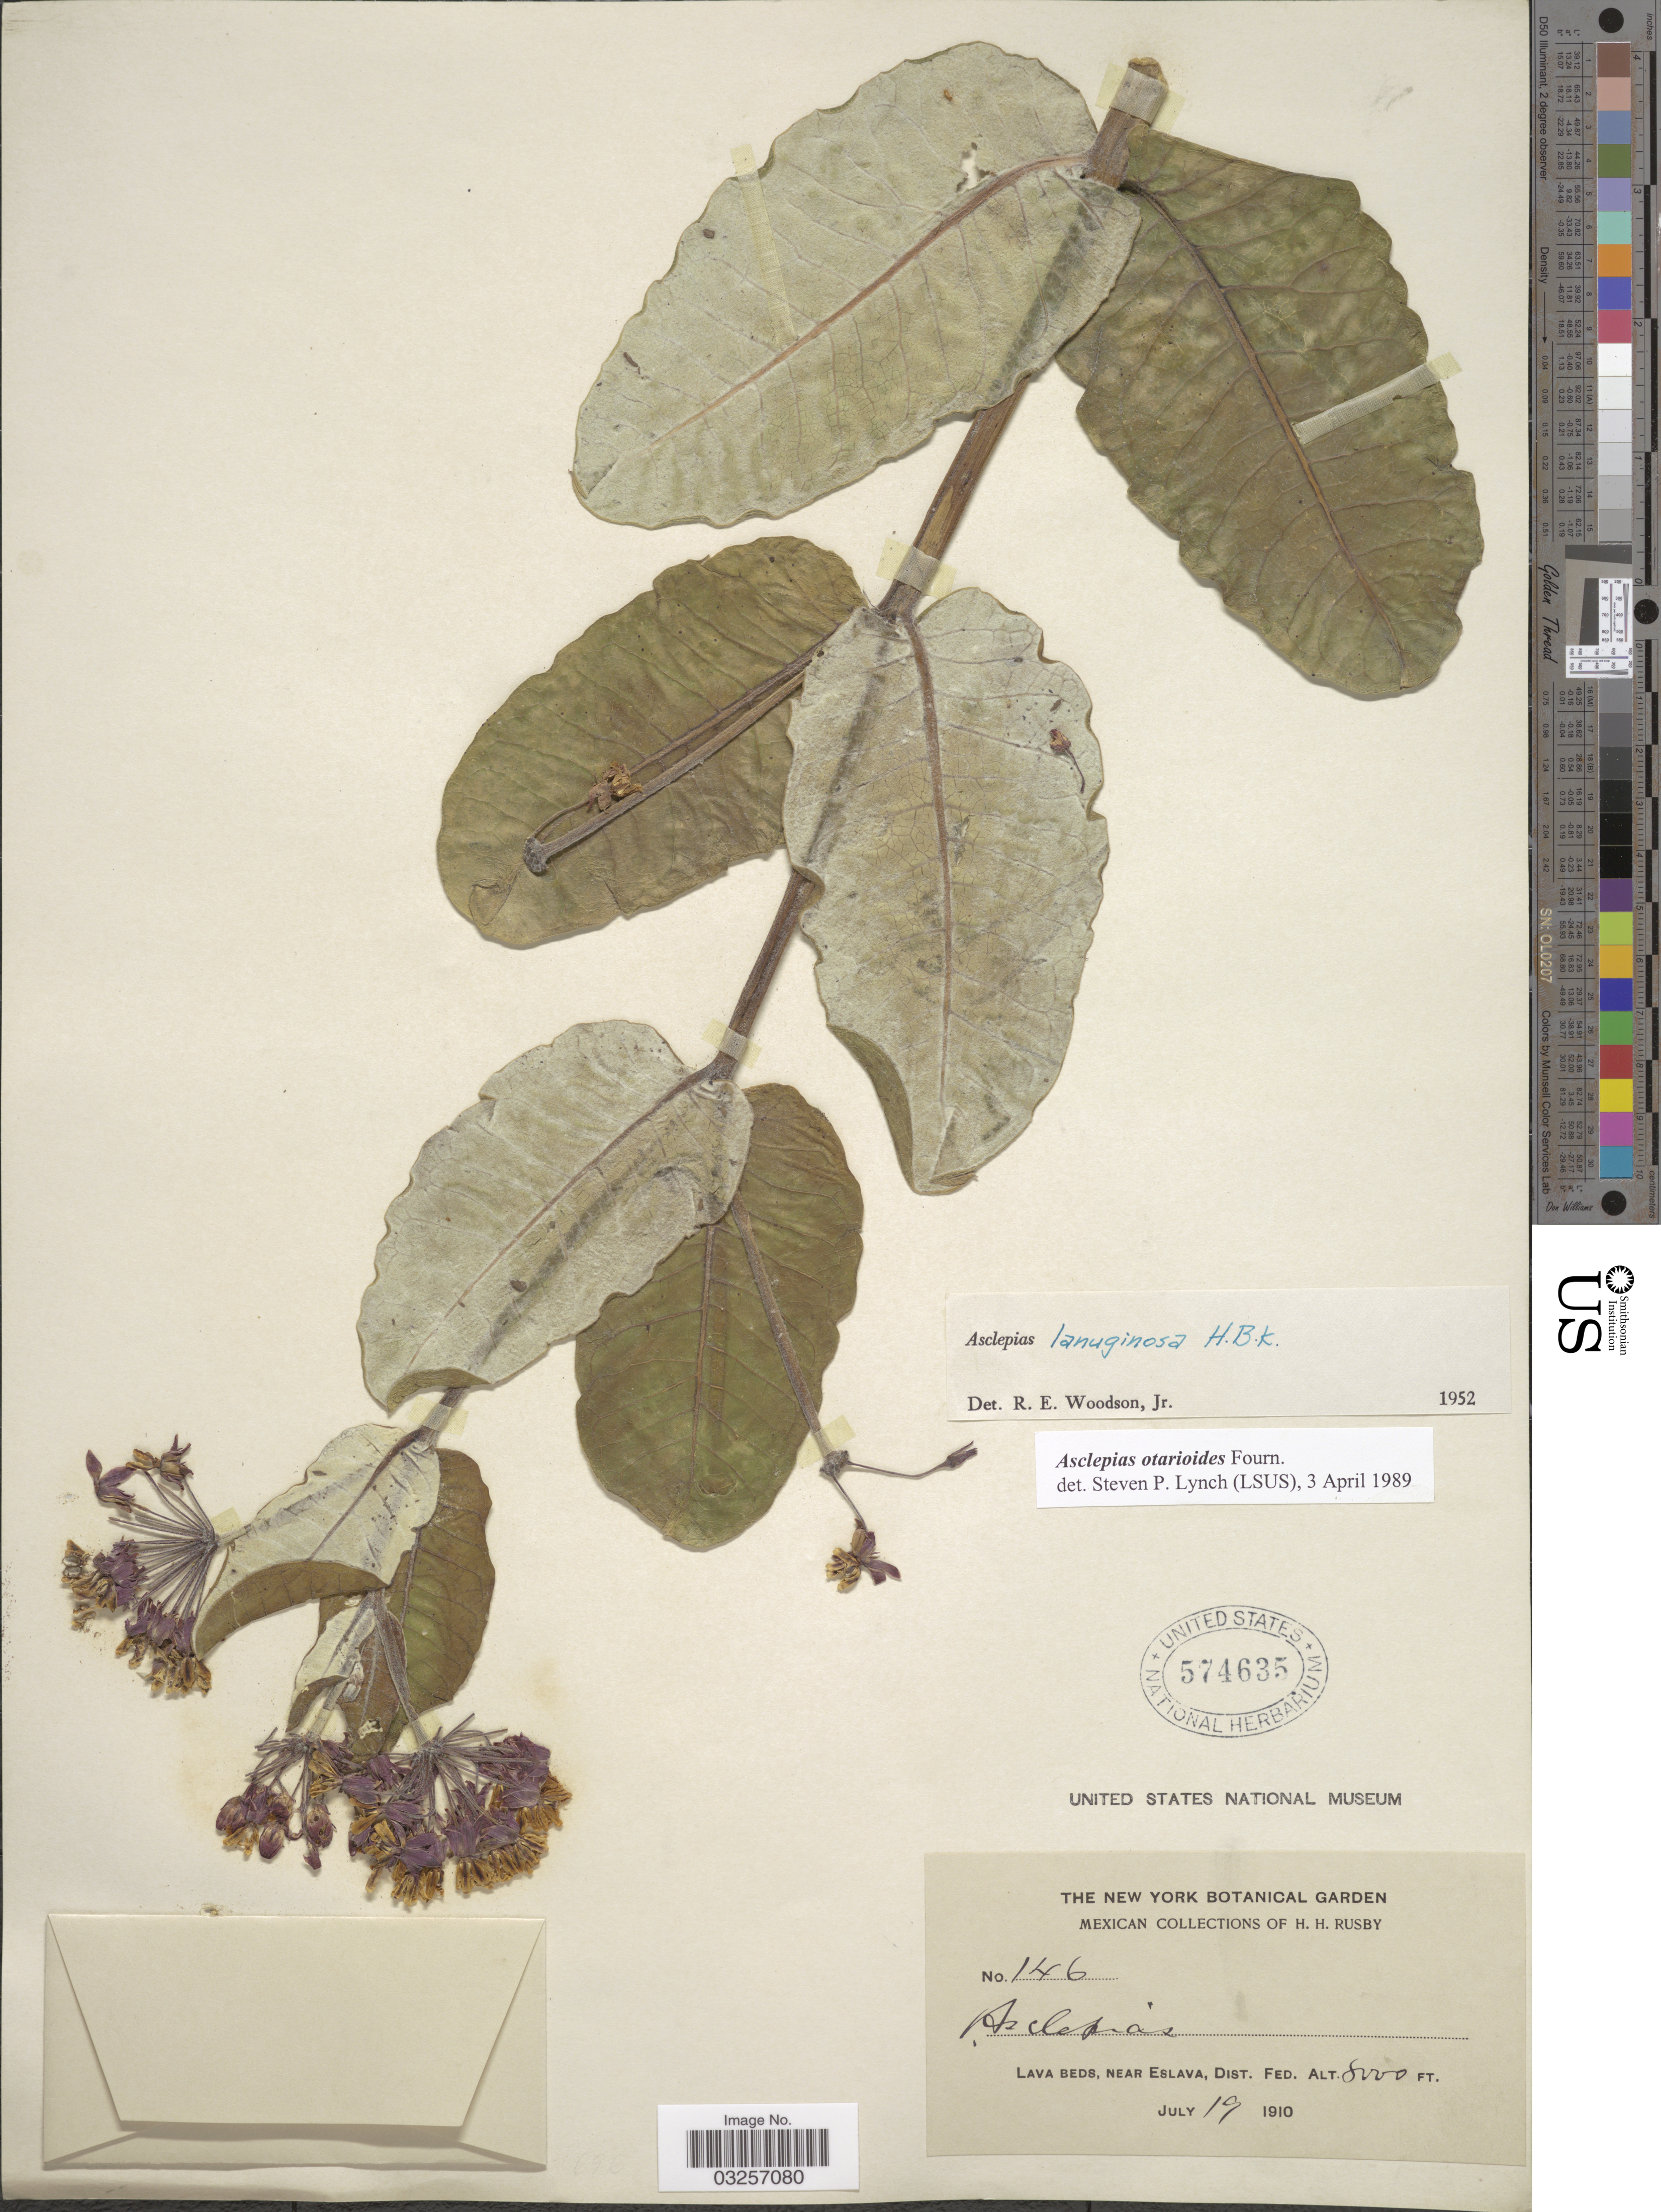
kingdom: Plantae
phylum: Tracheophyta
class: Magnoliopsida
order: Gentianales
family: Apocynaceae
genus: Asclepias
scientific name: Asclepias otarioides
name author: E. Fourn.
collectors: H. H. Rusby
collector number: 146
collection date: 1910-07-19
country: Mexico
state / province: Distrito Federal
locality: Lava beds, near Eslava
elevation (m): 2438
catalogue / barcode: US 574635